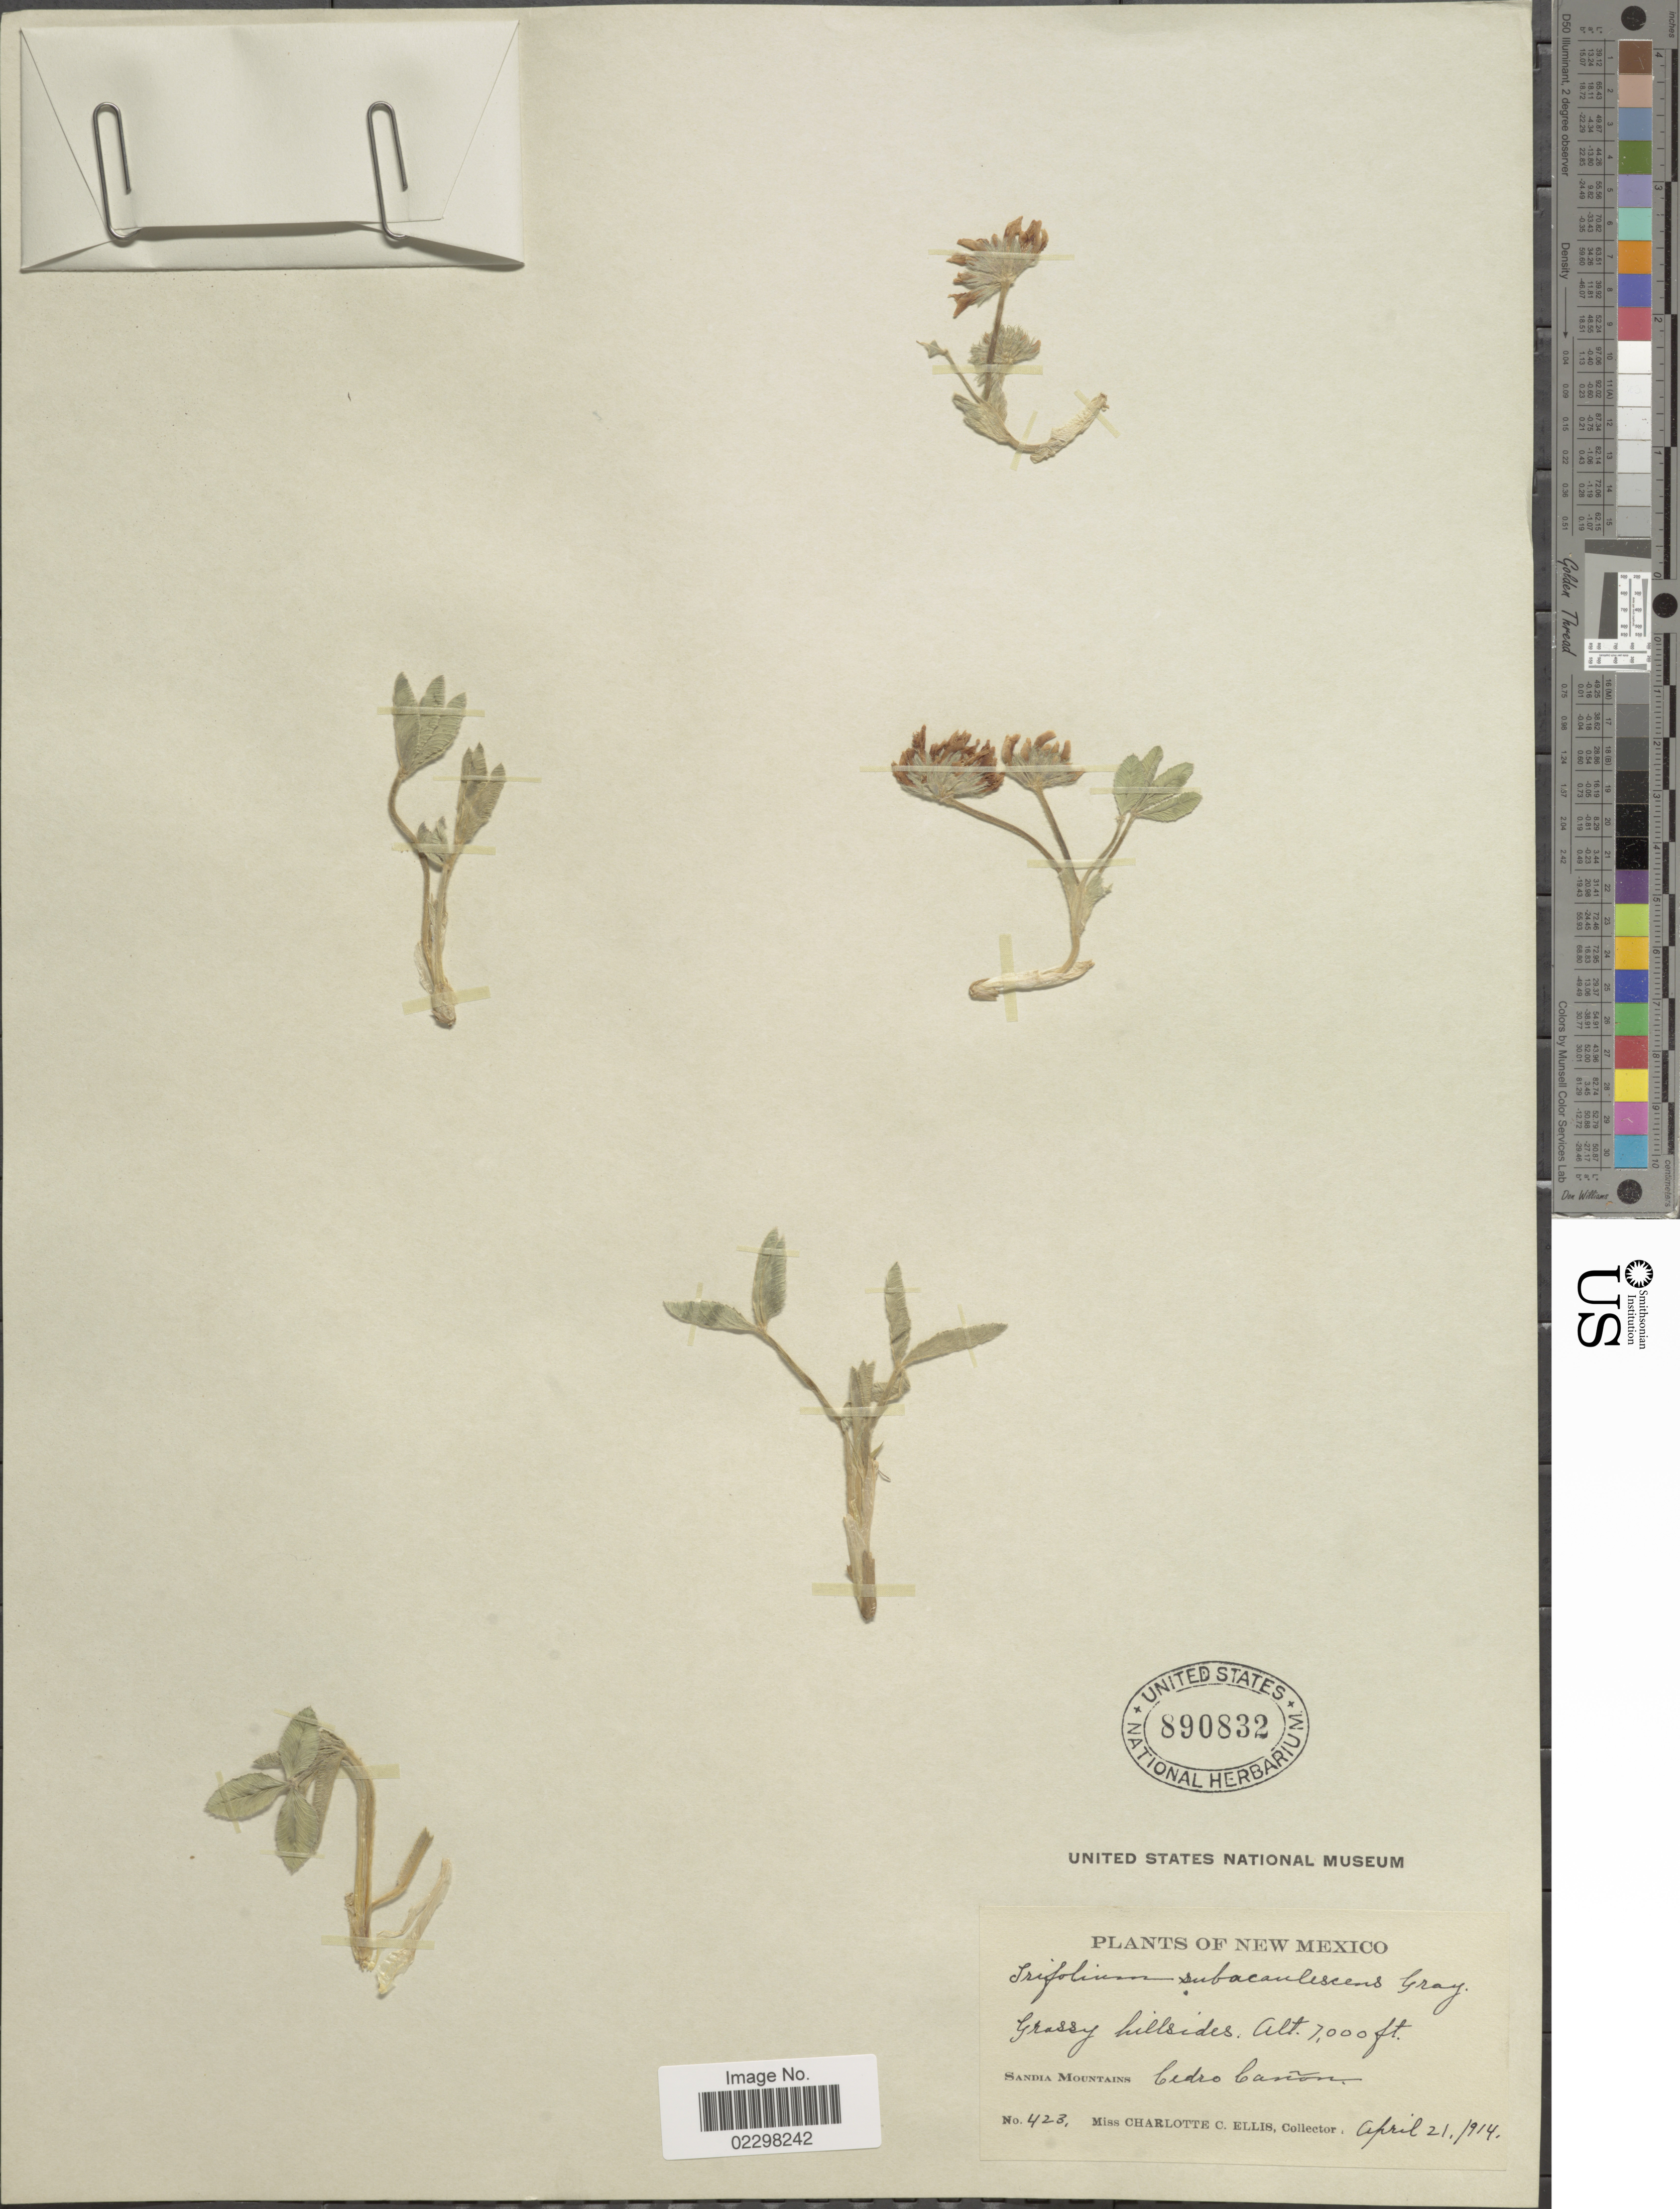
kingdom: Plantae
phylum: Tracheophyta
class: Magnoliopsida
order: Fabales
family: Fabaceae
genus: Trifolium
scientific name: Trifolium subcaulescens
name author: A. Gray in Ives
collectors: C. C. Ellis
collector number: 423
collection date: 1914-04-21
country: United States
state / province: New Mexico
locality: Grassy hillsides, Sandia Mountain Cedro canon.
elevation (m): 2134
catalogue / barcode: US 890832